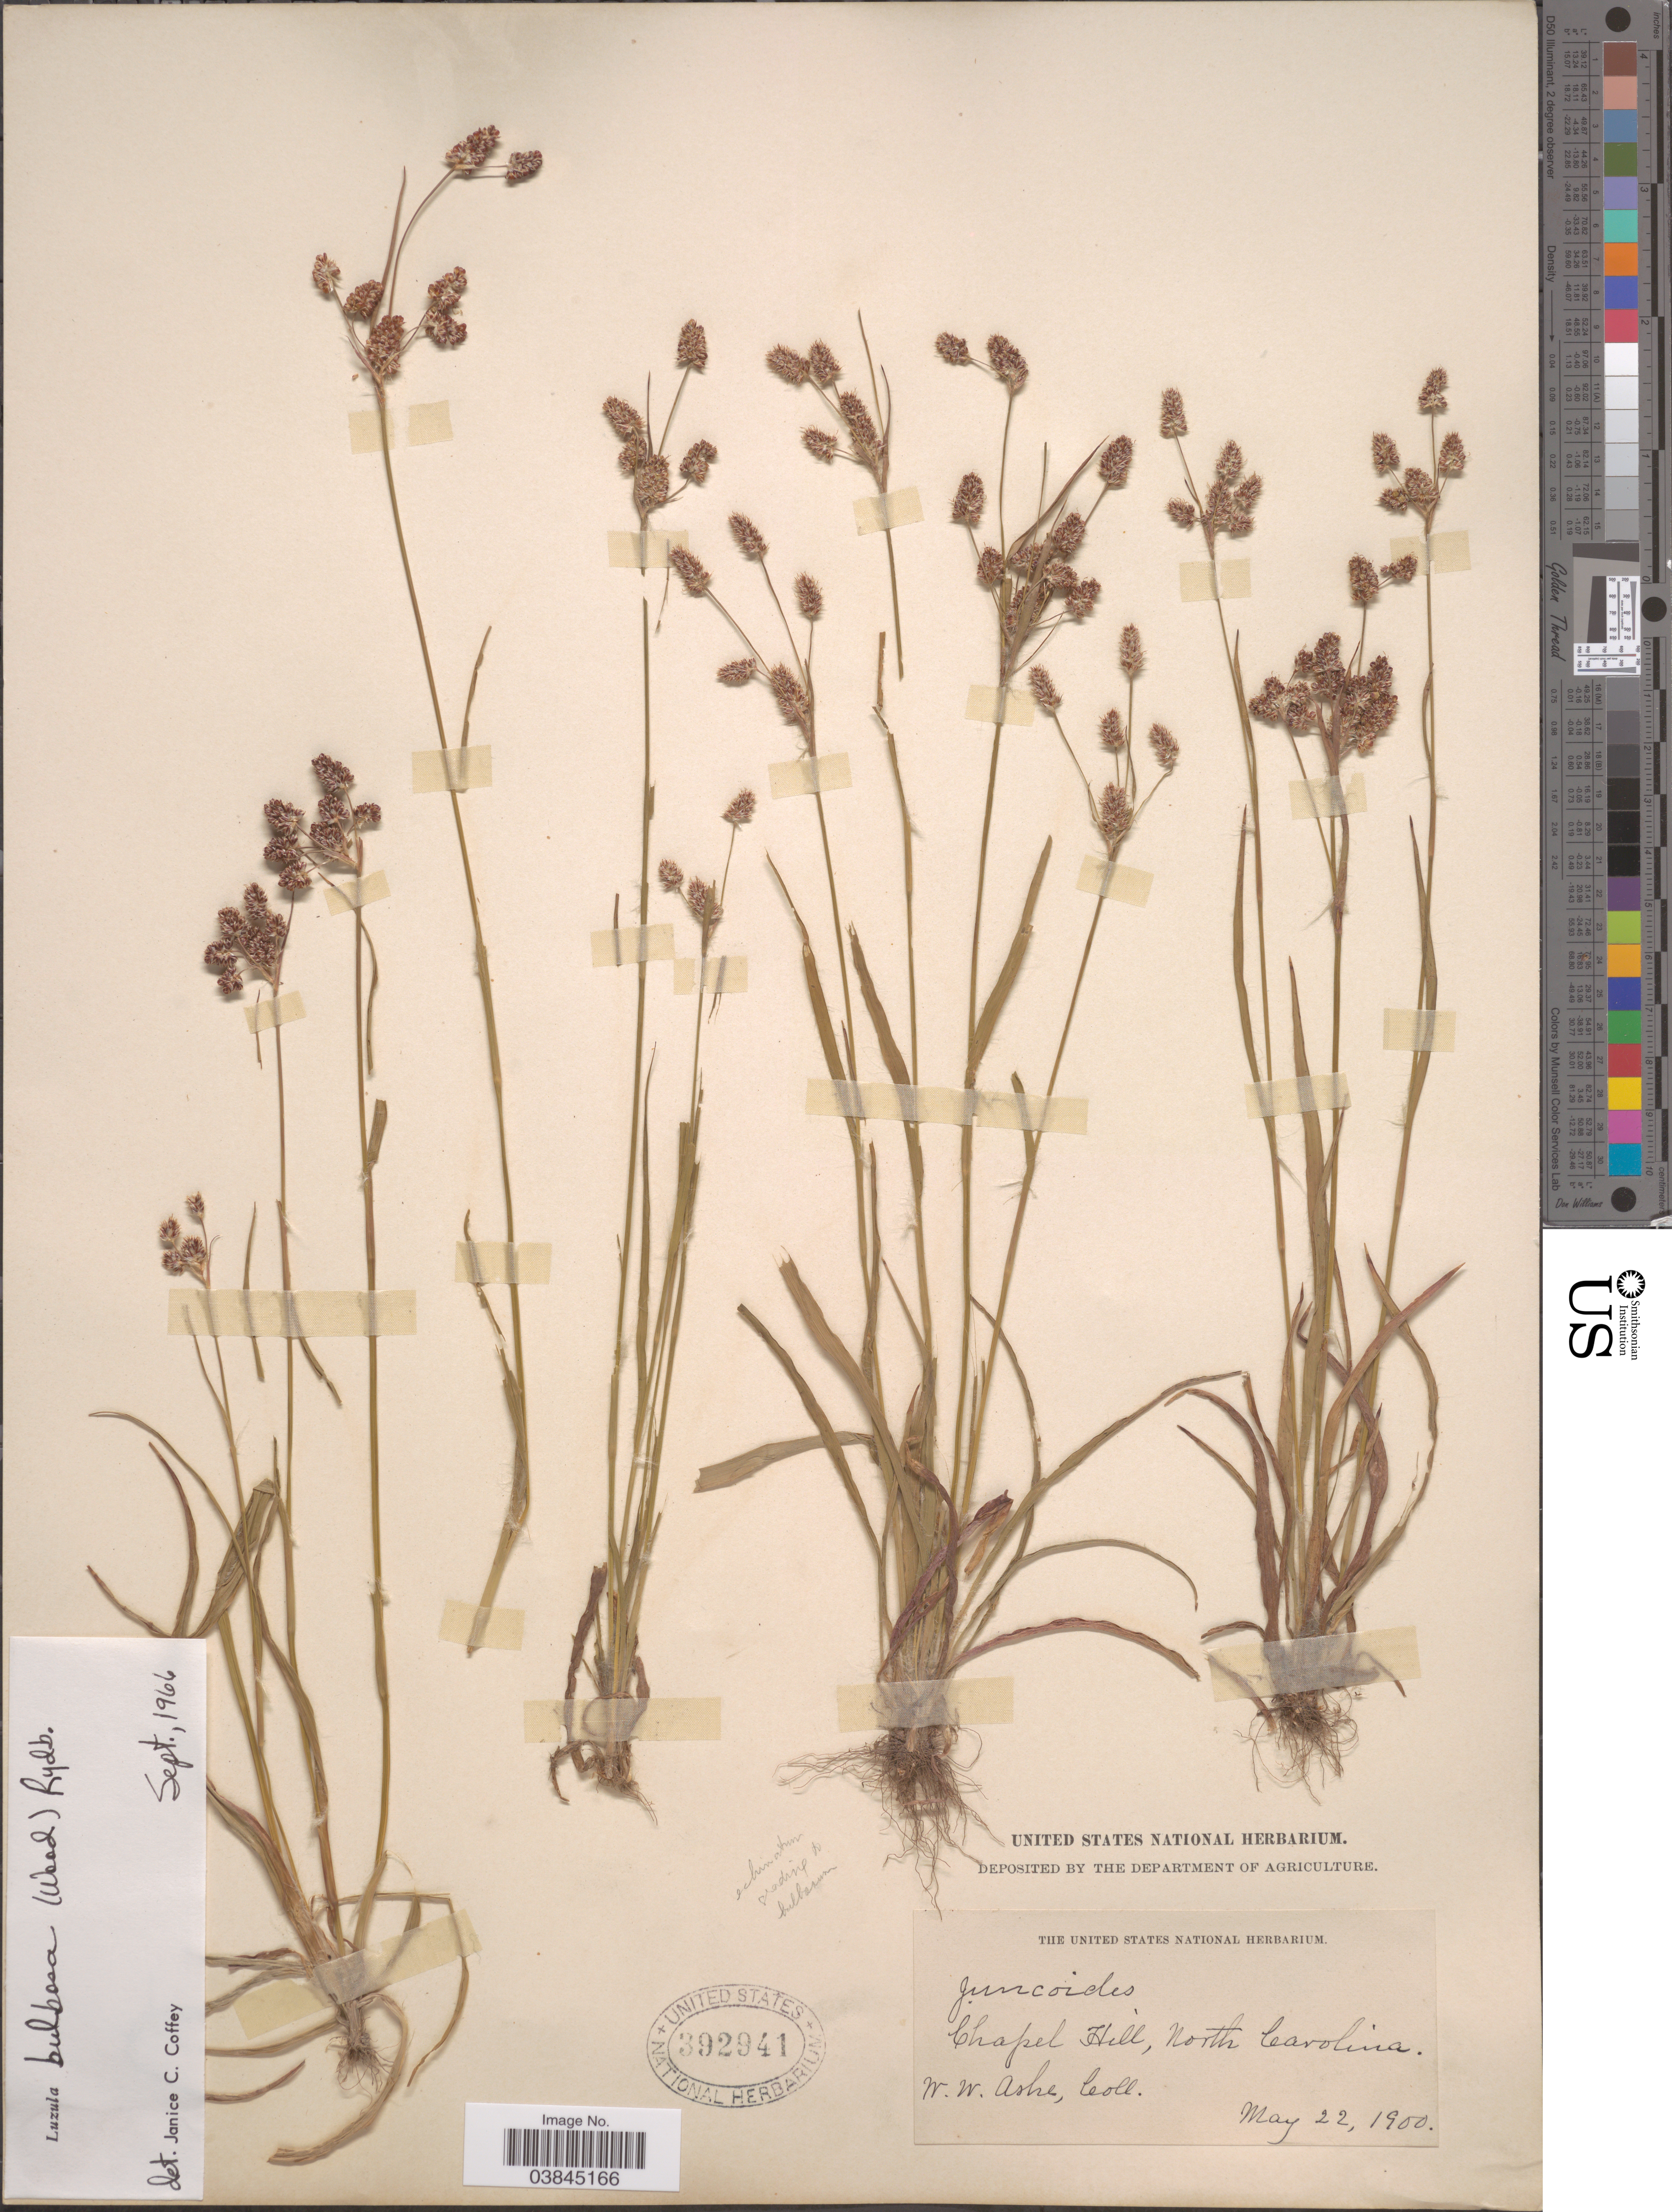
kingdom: Plantae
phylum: Tracheophyta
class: Liliopsida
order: Poales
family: Juncaceae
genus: Luzula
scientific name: Luzula bulbosa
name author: (Alph. Wood) Smyth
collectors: W. W. Ashe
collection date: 1900-05-22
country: United States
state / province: North Carolina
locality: Chapel Hill.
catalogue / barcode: US 392941